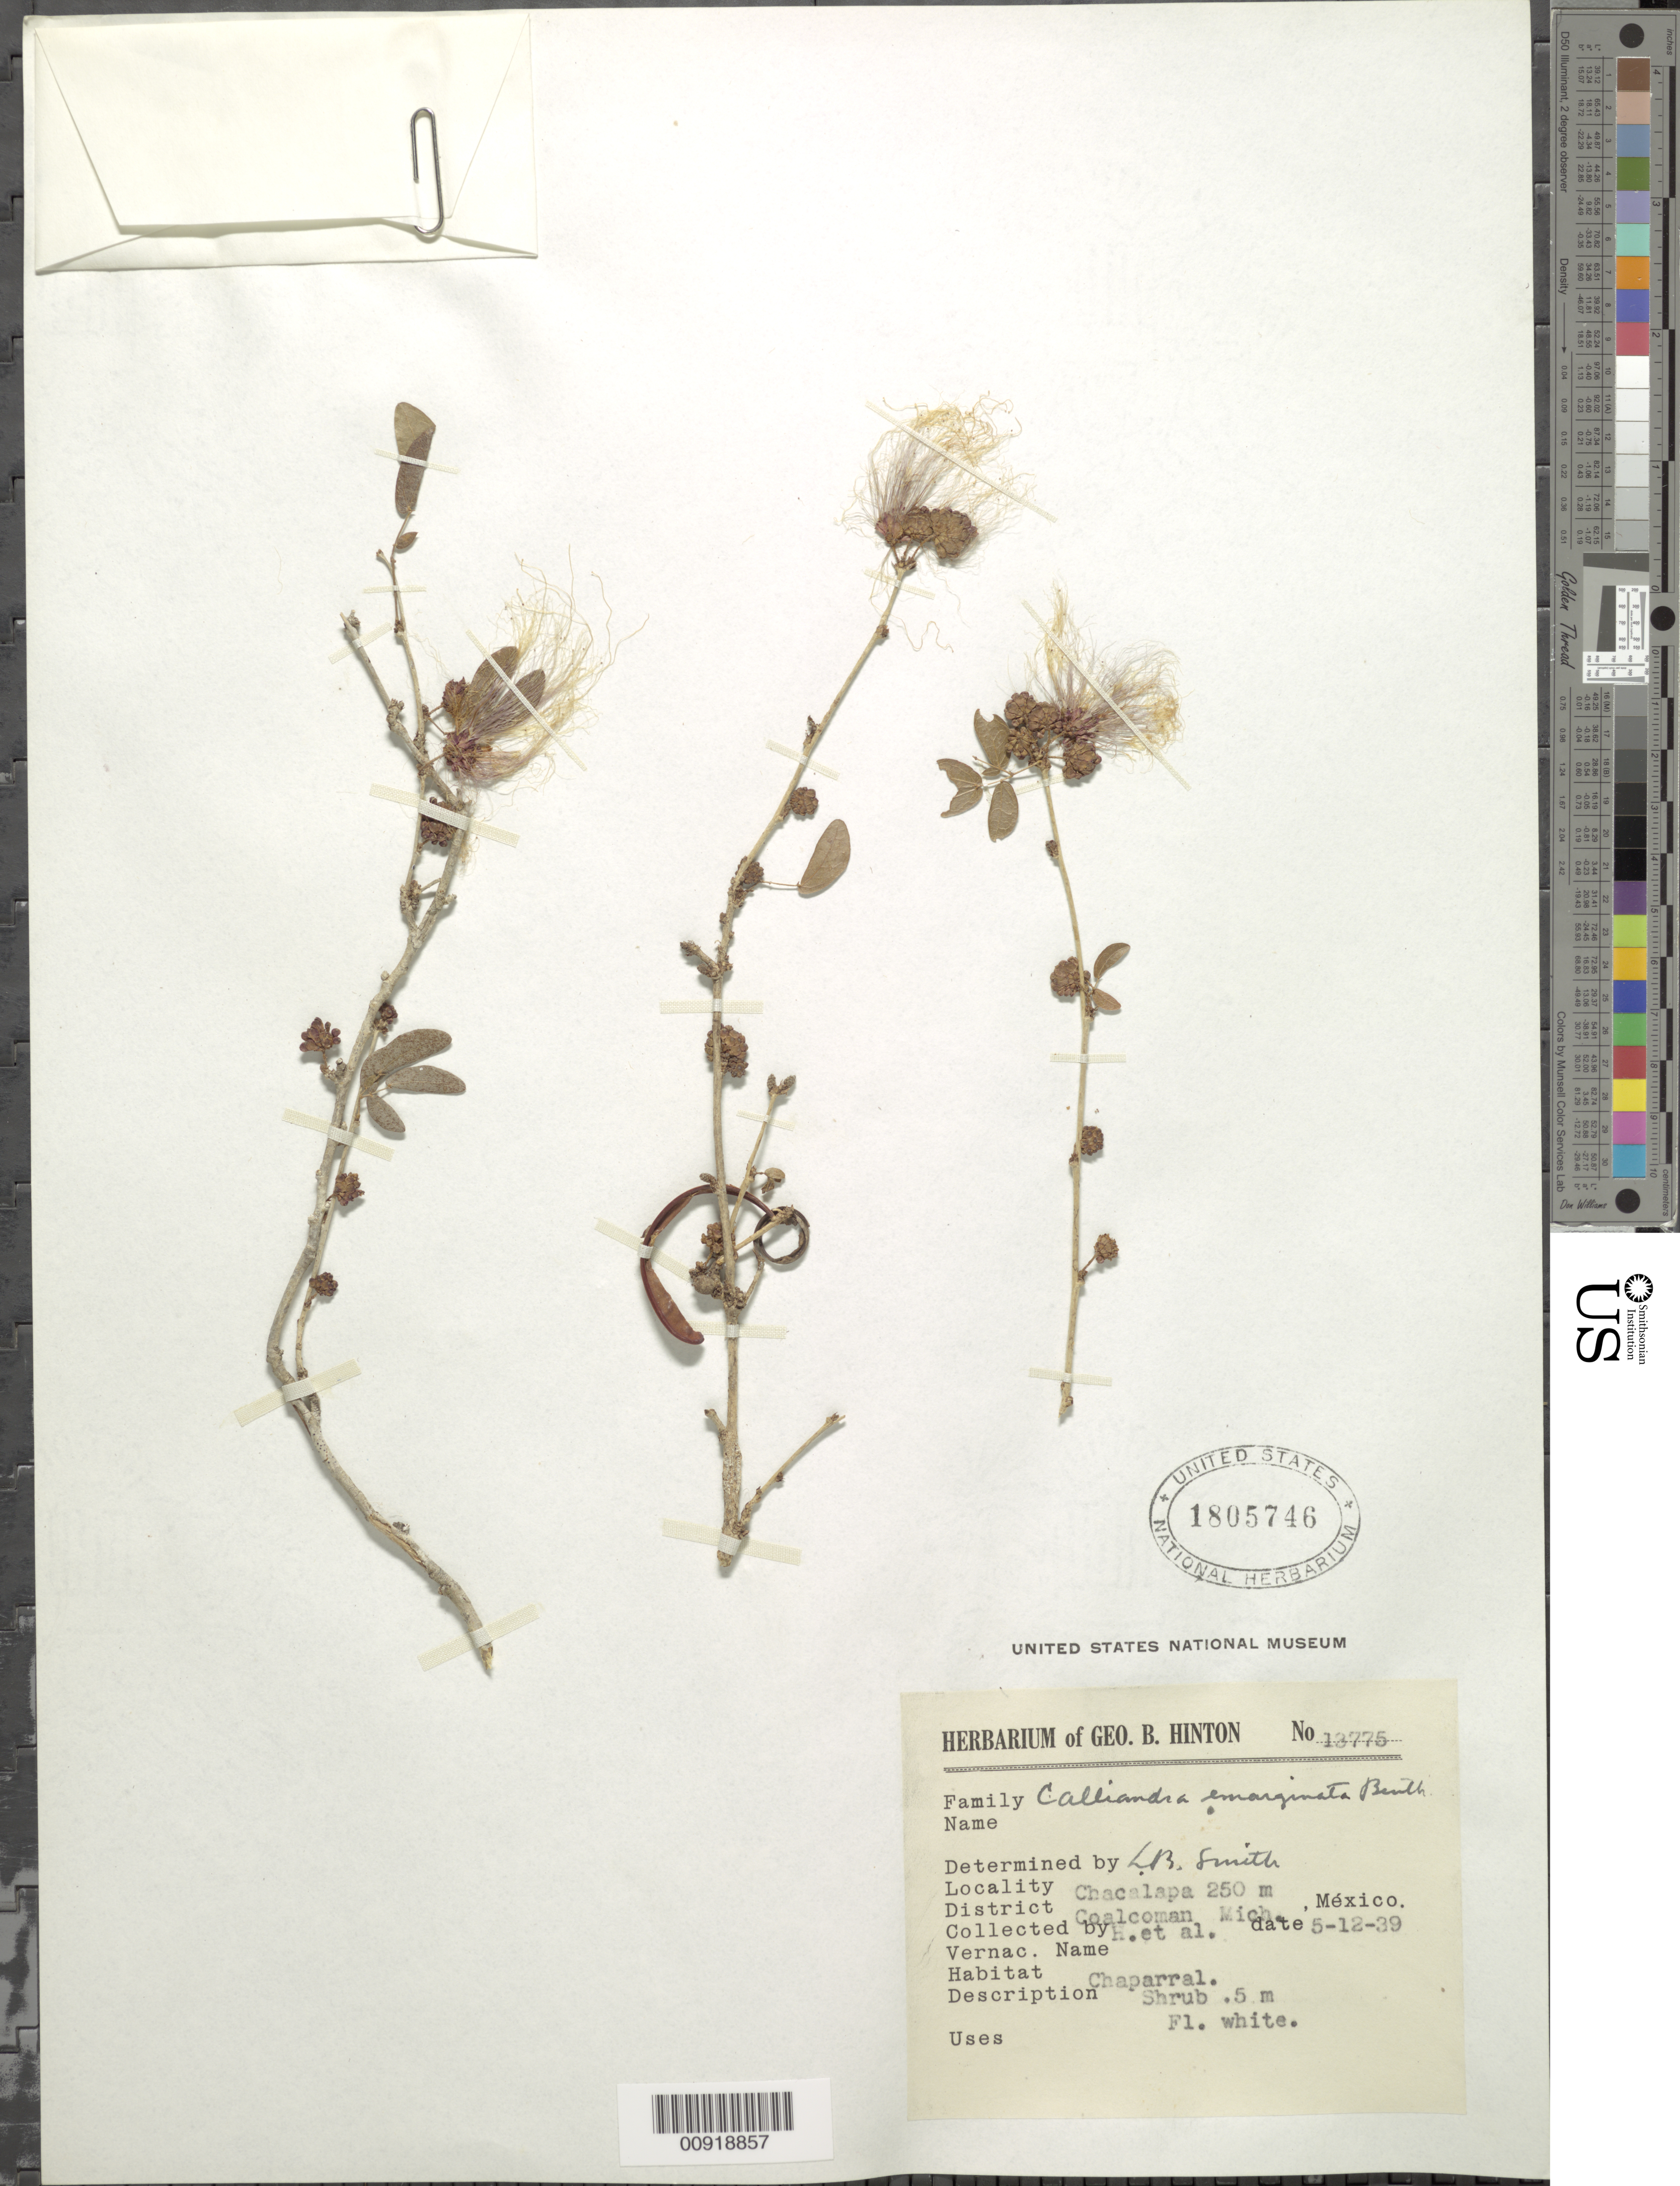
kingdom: Plantae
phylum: Tracheophyta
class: Magnoliopsida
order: Fabales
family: Fabaceae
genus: Calliandra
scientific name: Calliandra emarginata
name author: (Willd.) Benth.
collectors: G. B. Hinton & et al.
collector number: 13775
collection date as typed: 12 May 1939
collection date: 1939-05-12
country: Mexico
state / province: Michoacán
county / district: Coalcomán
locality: Chacalapa, District Coalcomán, Michoacán.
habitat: Chaparral.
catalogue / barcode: US 1805746